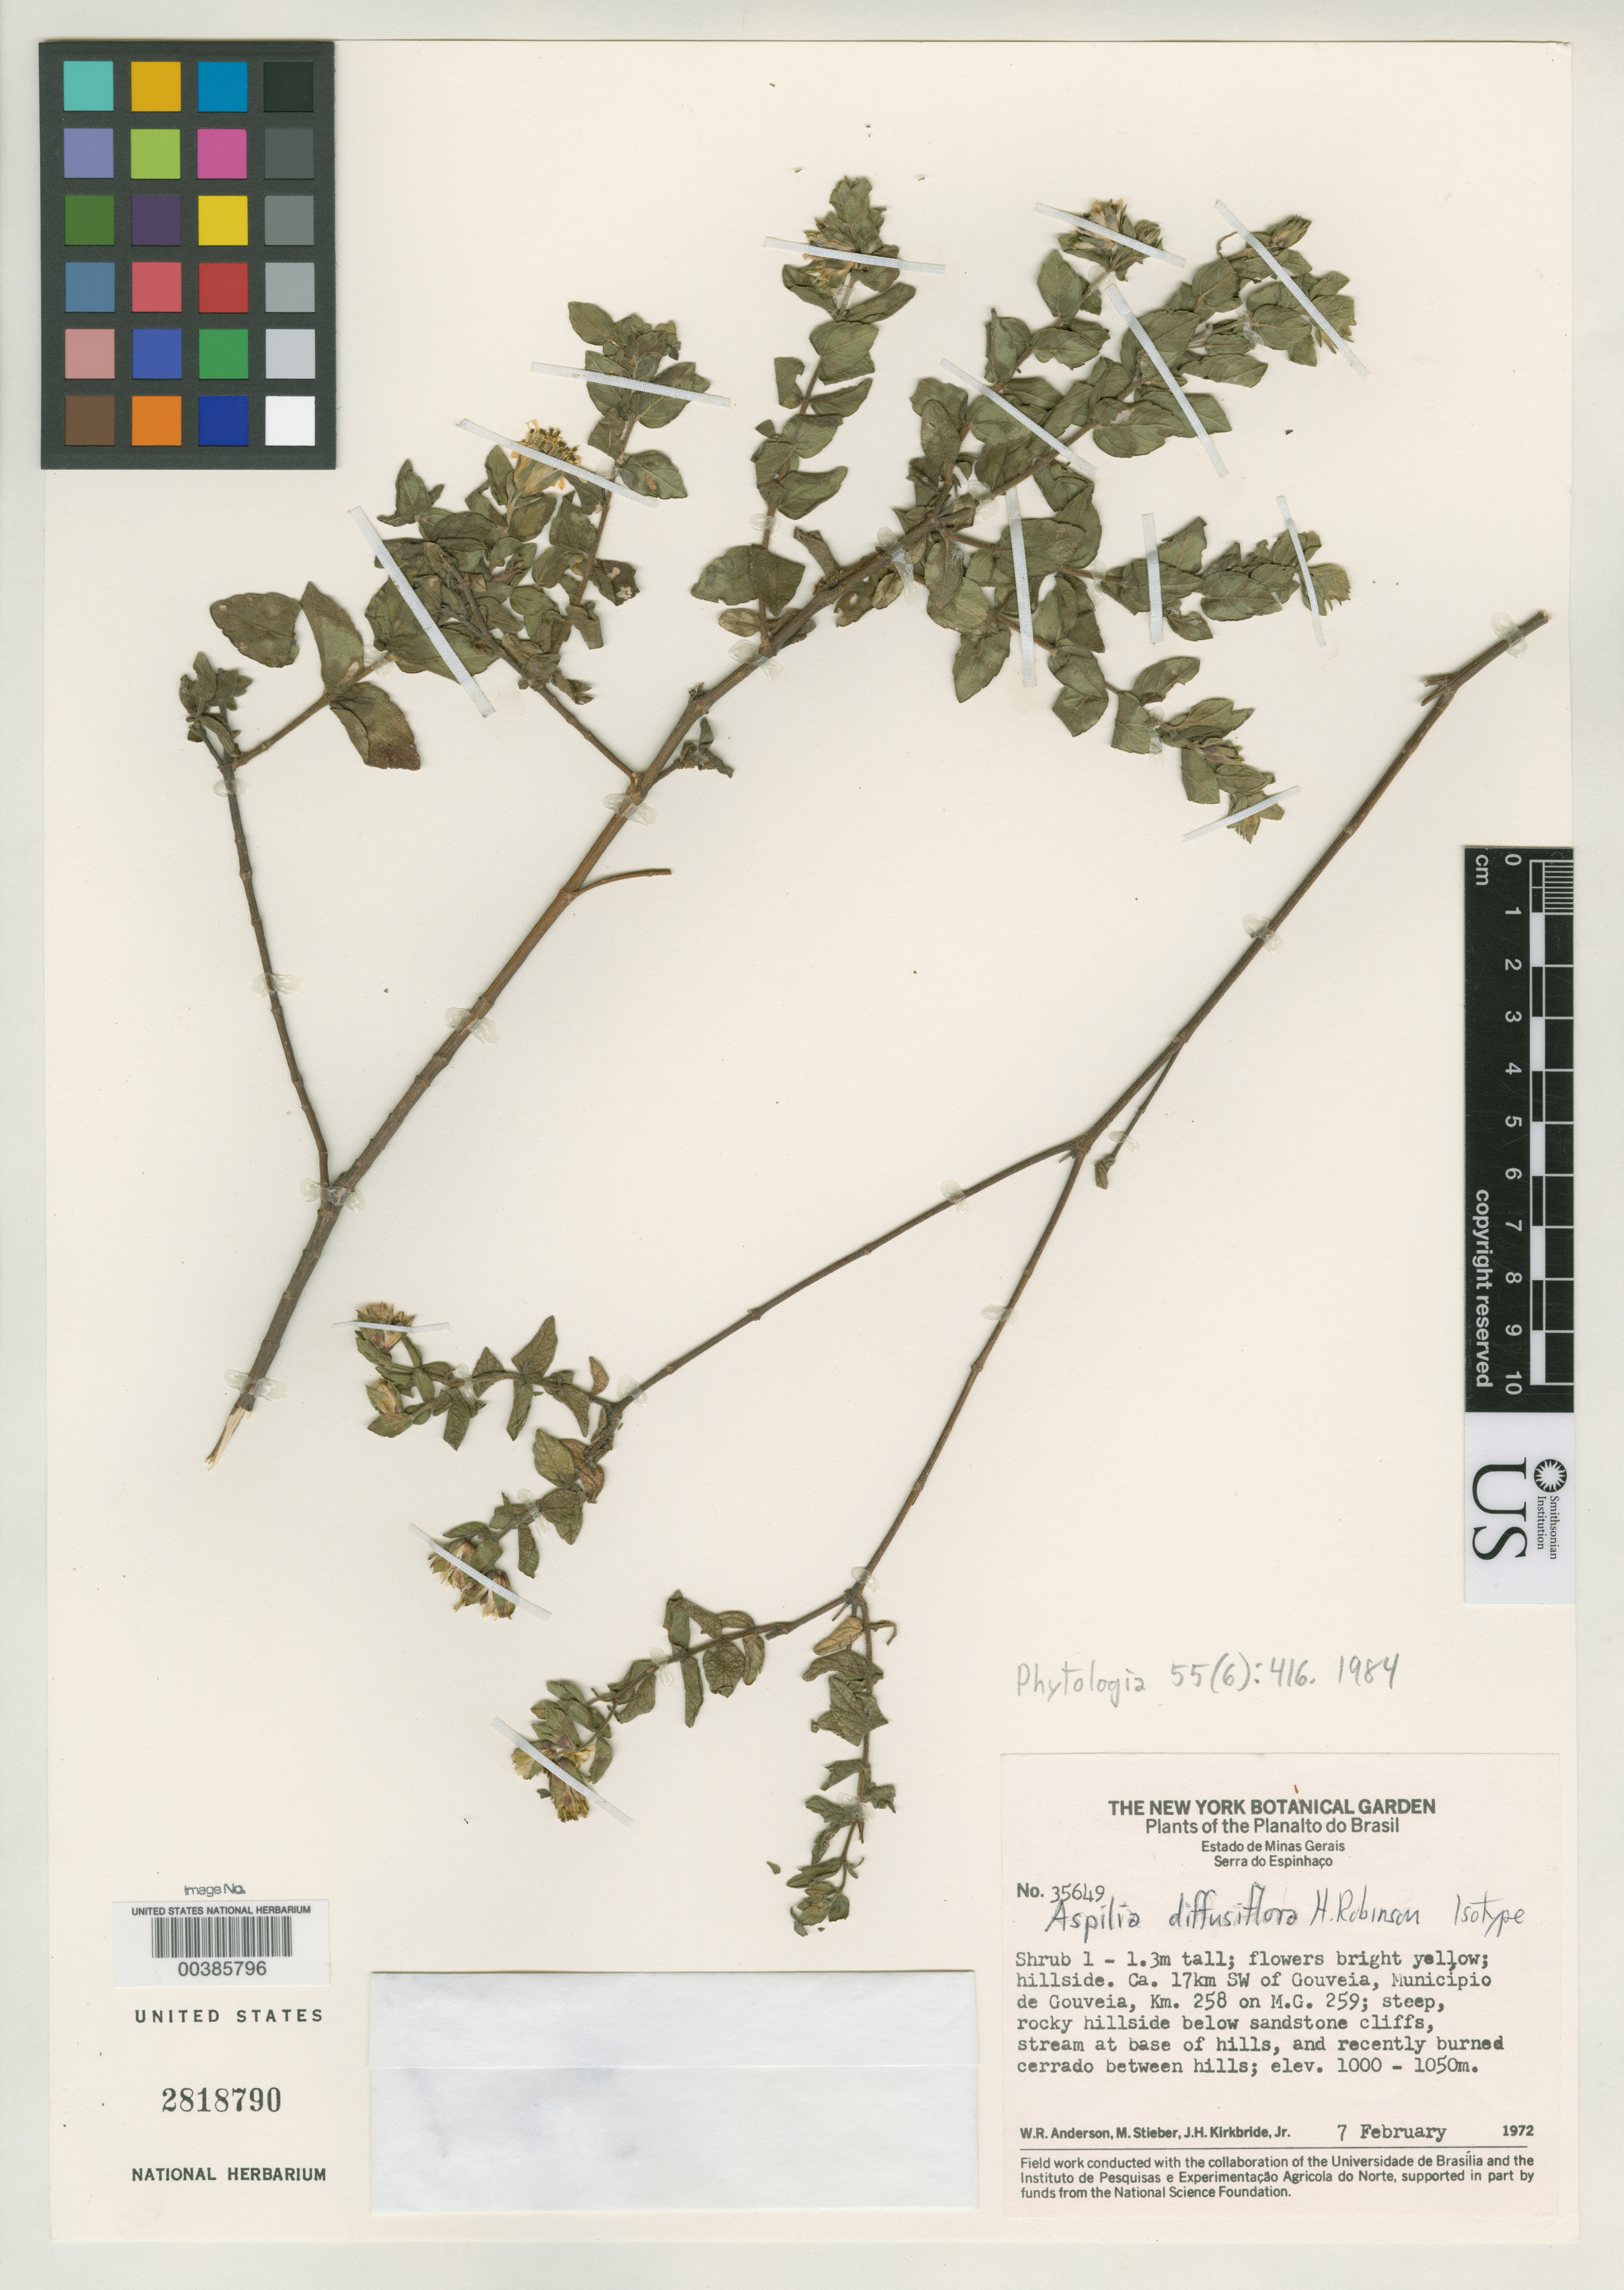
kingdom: Plantae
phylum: Tracheophyta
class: Magnoliopsida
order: Asterales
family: Asteraceae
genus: Aspilia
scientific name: Aspilia diffusiflora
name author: H. Rob.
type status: Isotype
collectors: W. R. Anderson, M. T. Stieber & J. H. Kirkbride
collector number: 35649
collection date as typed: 07 Feb 1972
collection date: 1972-02-07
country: Brazil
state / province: Minas Gerais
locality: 17 km SW of Gouveia.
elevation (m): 1000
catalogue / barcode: US 2818790